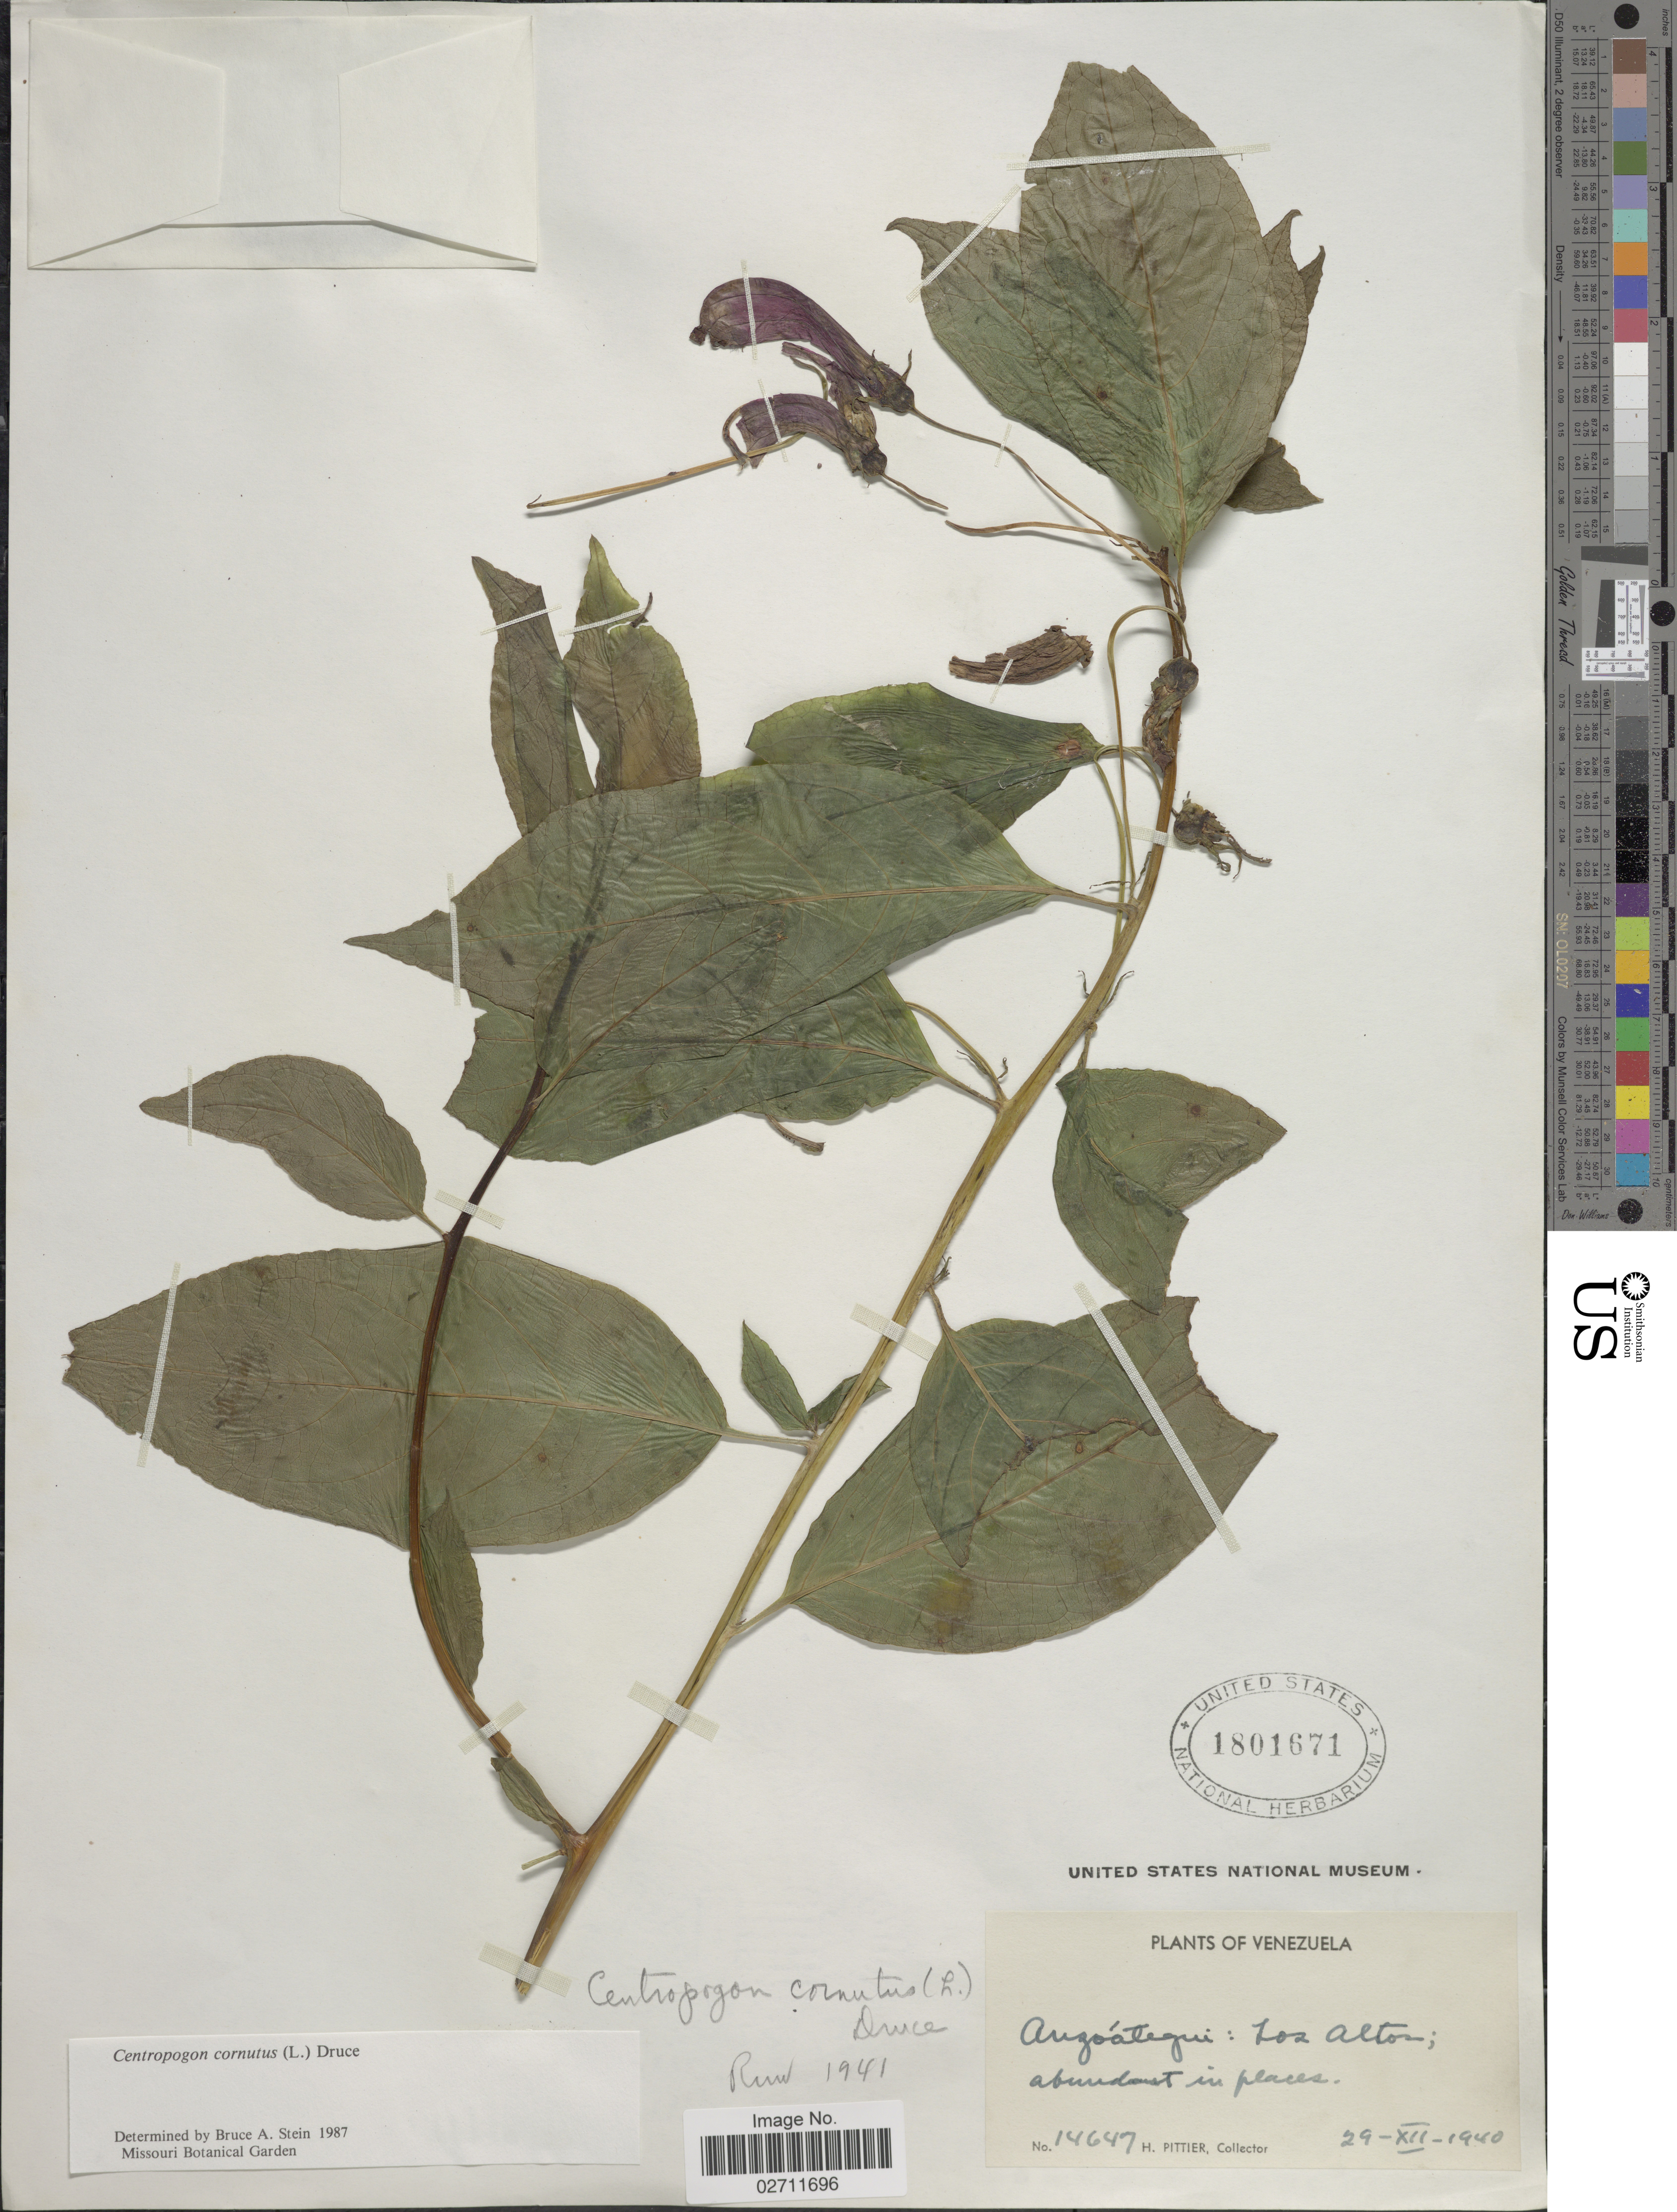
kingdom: Plantae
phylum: Tracheophyta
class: Magnoliopsida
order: Asterales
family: Campanulaceae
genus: Centropogon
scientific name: Centropogon cornutus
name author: (L.) Druce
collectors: H. F. Pittier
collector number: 14647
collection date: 1940-12-29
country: Venezuela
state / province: Anzoategui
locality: Los Altos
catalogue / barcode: US 1801671